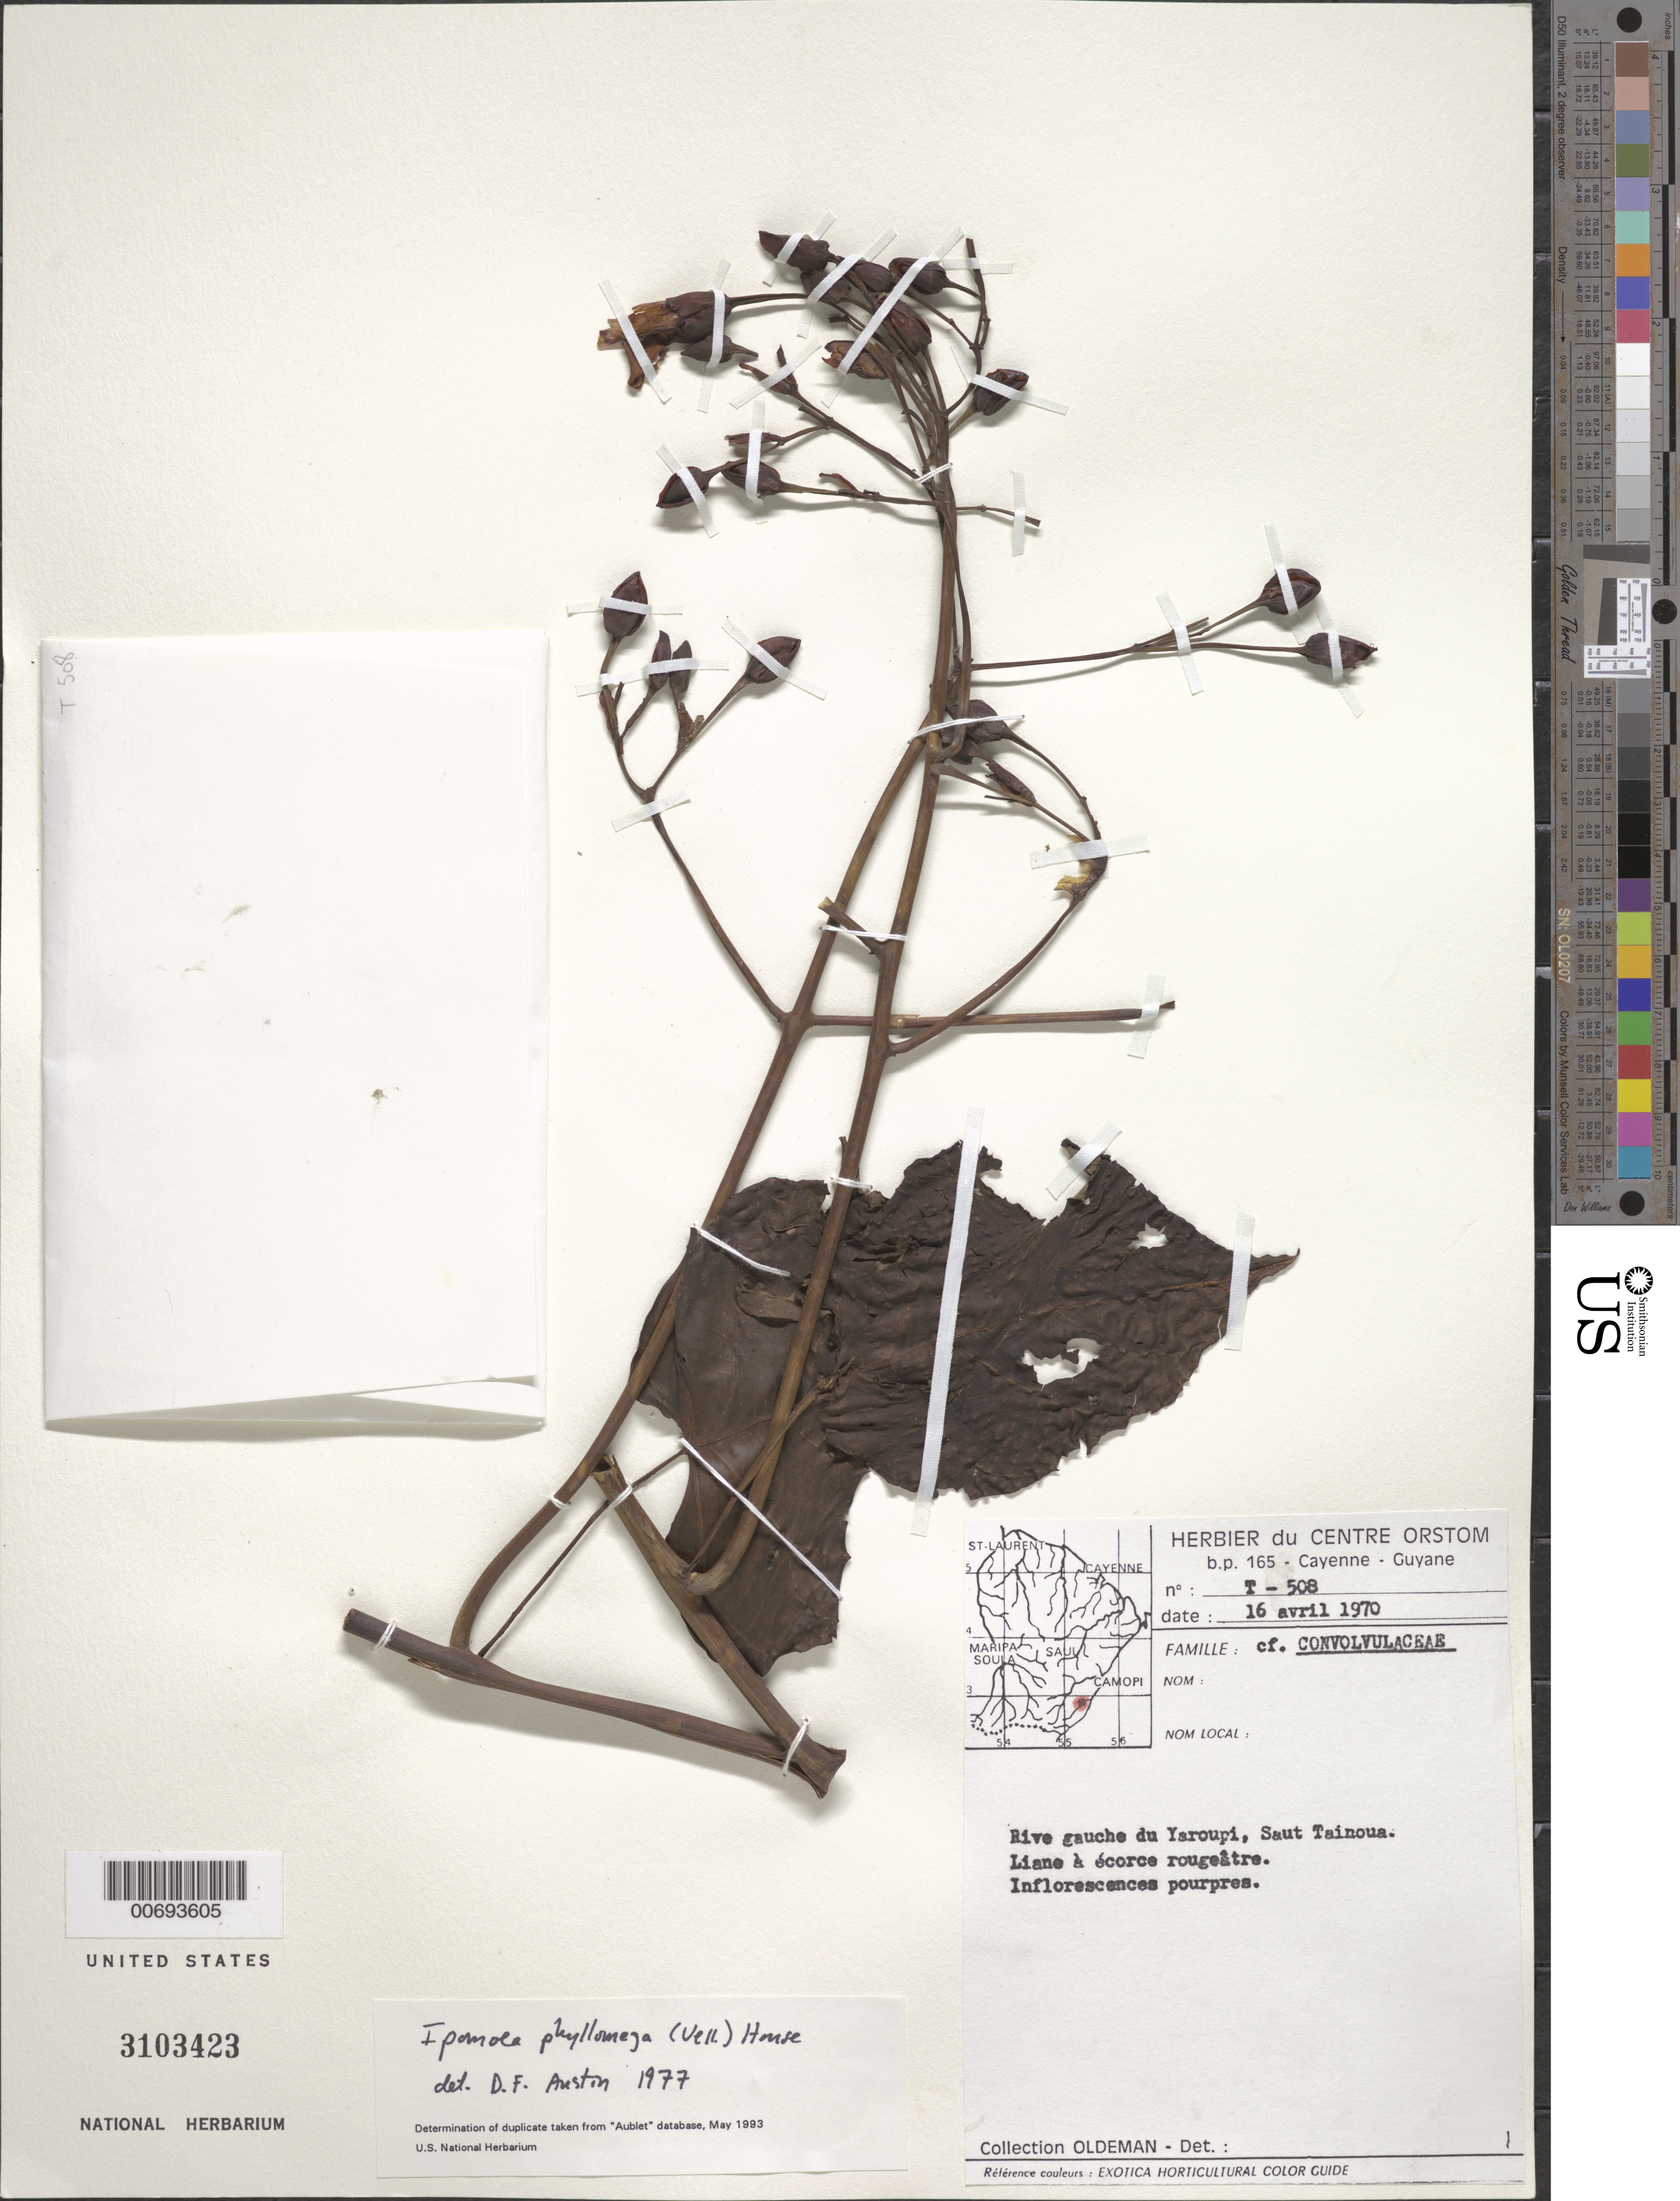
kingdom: Plantae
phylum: Tracheophyta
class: Magnoliopsida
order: Solanales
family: Convolvulaceae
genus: Ipomoea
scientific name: Ipomoea philomega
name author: (Vell.) House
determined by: Austin, D. F.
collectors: R. Oldeman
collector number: T 508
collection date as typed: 16-Apr-70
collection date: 1970-04-16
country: French Guiana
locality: Rive gauche du Yaroupi, Saut Tainoua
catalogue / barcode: US 3103423